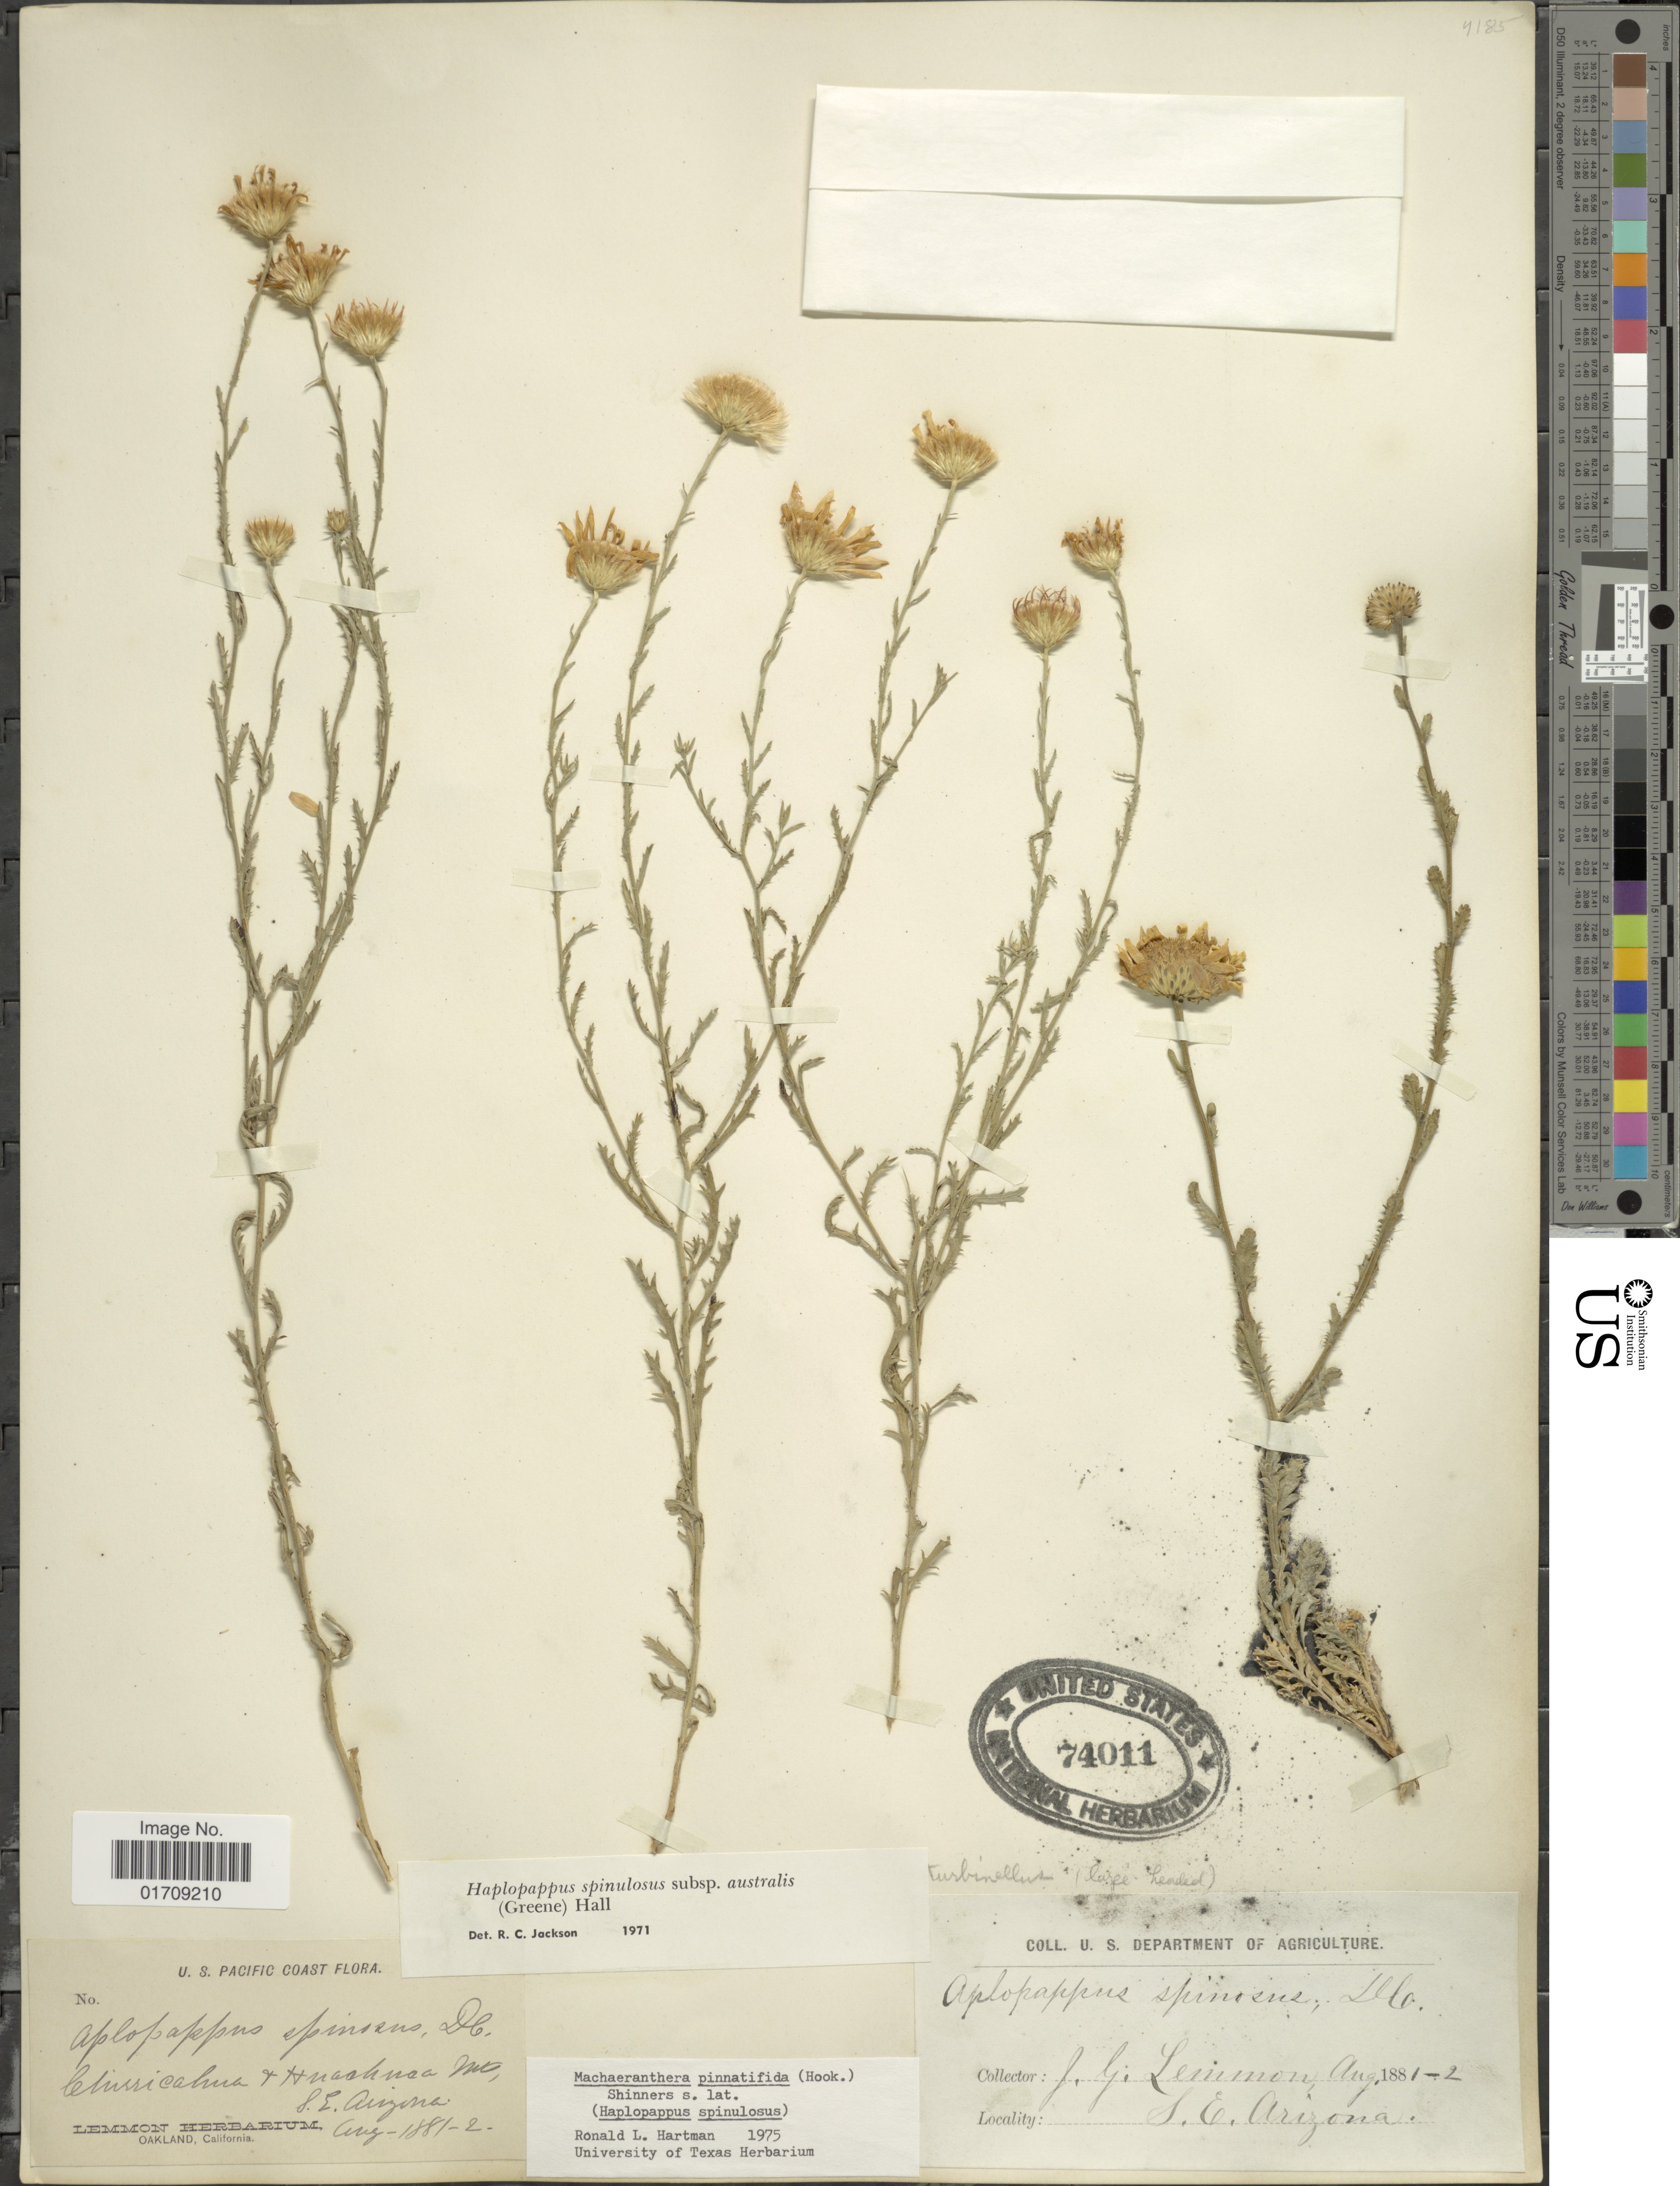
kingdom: Plantae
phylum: Tracheophyta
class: Magnoliopsida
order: Asterales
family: Asteraceae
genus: Machaeranthera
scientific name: Machaeranthera pinnatifida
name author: (Hook.) Shinners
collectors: J. Lemmon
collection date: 1881-08/1882-08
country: United States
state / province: Arizona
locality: Pacific Coast, Chirricahua + Huashusa Mt, S. E. Arizona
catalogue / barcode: US 74011